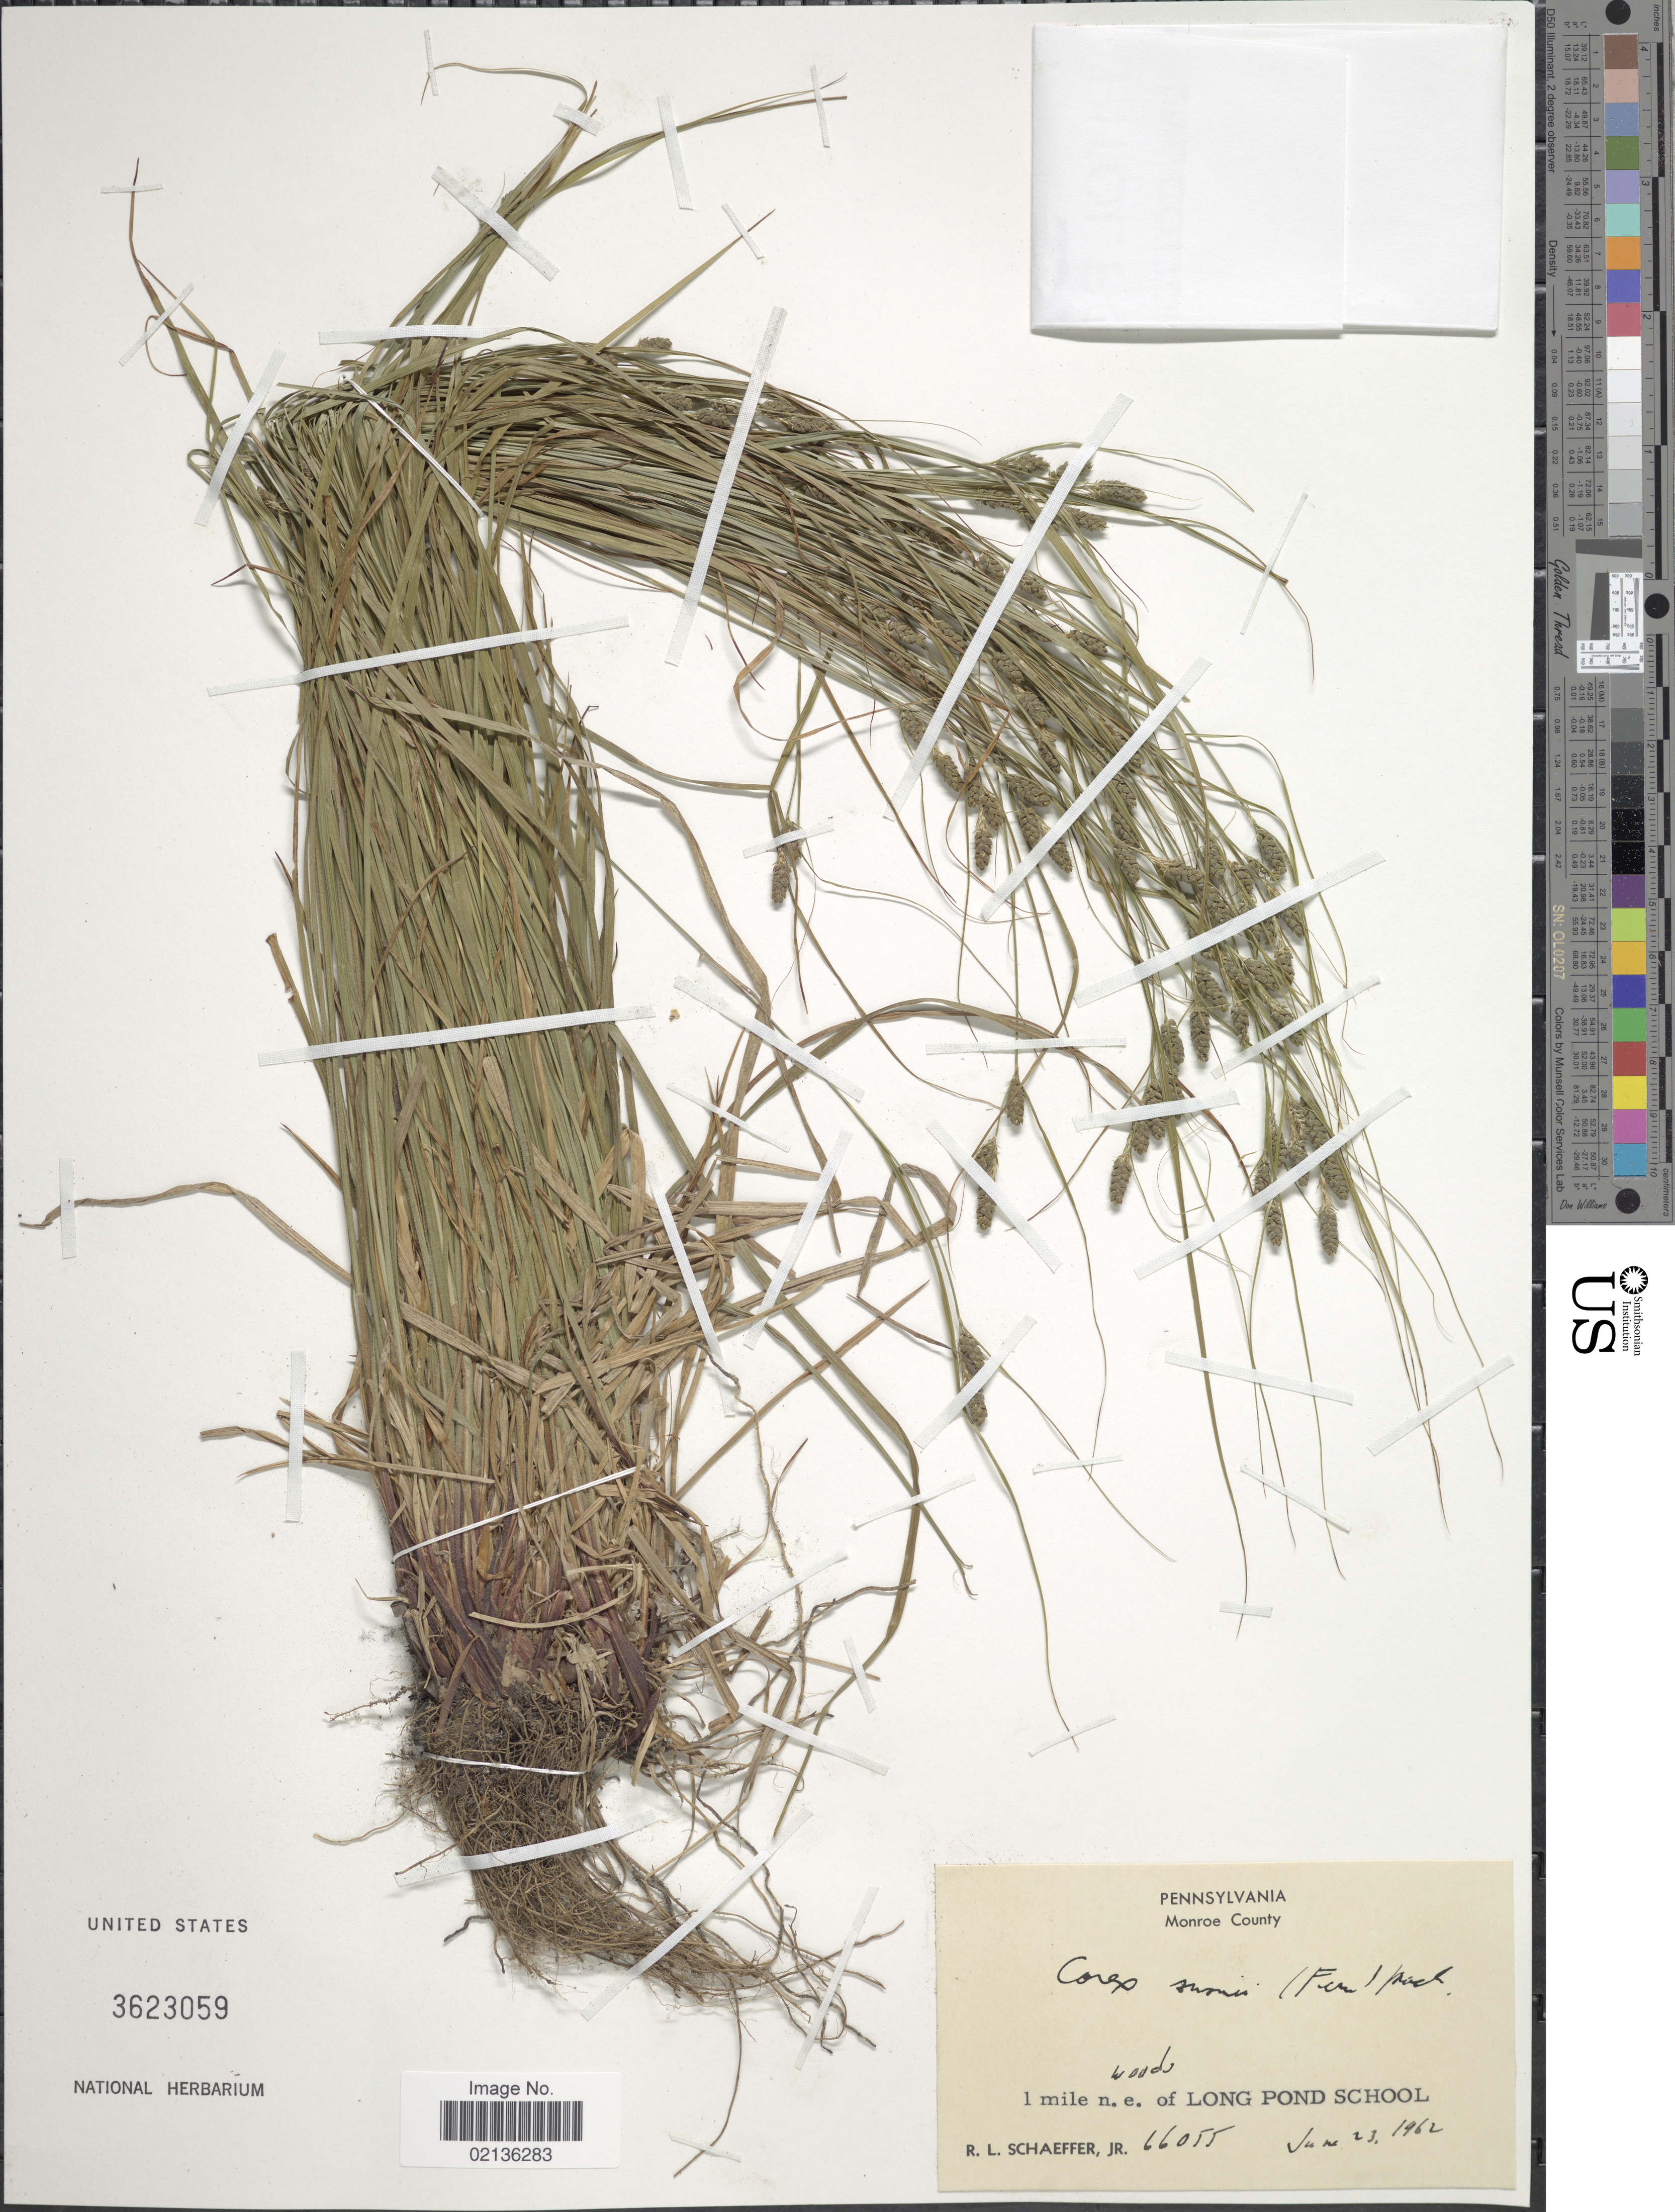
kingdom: Plantae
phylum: Tracheophyta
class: Liliopsida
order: Poales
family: Cyperaceae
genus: Carex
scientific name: Carex swanii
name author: (Fernald) Mack.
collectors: R. L. Schaeffer Jr.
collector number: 66055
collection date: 1962-06-23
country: United States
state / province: Pennsylvania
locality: Monroe County, 1 mile n.e. of Long Pond School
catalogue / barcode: US 3623059